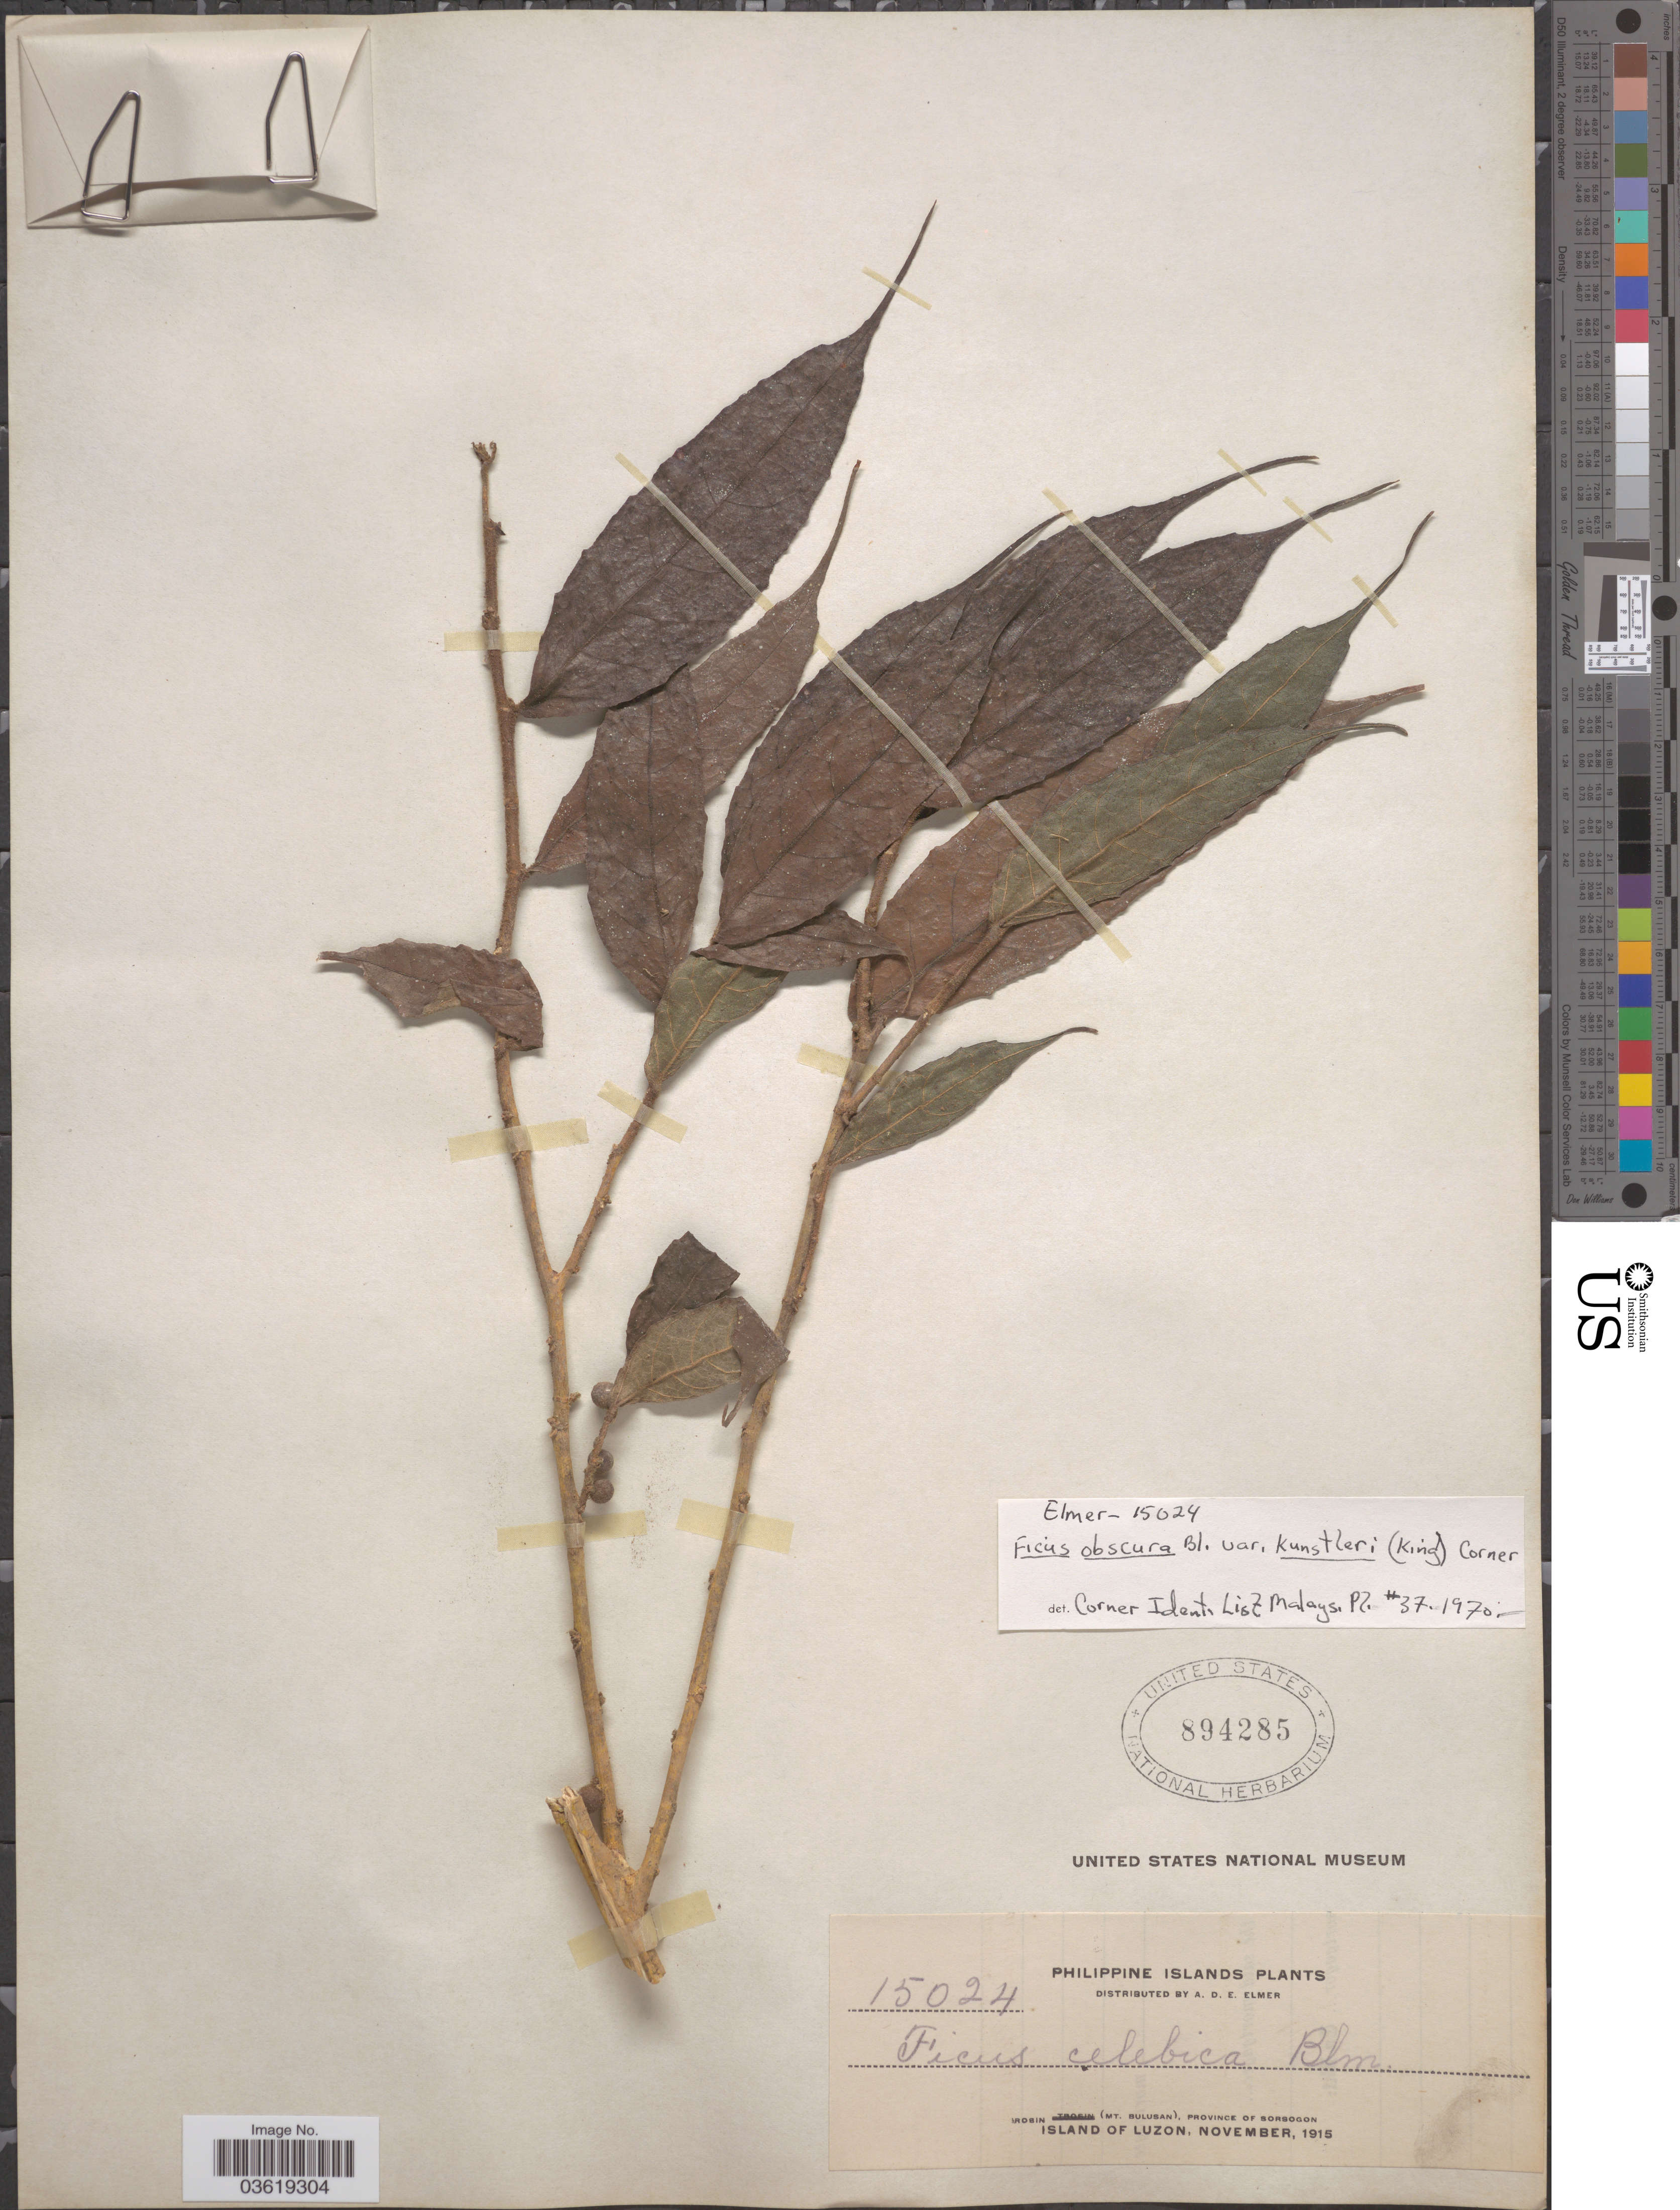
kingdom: Plantae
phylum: Tracheophyta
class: Magnoliopsida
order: Rosales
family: Moraceae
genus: Ficus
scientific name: Ficus obscura var. kunstleri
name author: Blume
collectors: A. D. E. Elmer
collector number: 15024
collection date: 1915-11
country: Philippines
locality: Philippine Islands. Irosin (Mt. Bulusan), Province of Sorsogon, Island of Luzon.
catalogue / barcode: US 894285